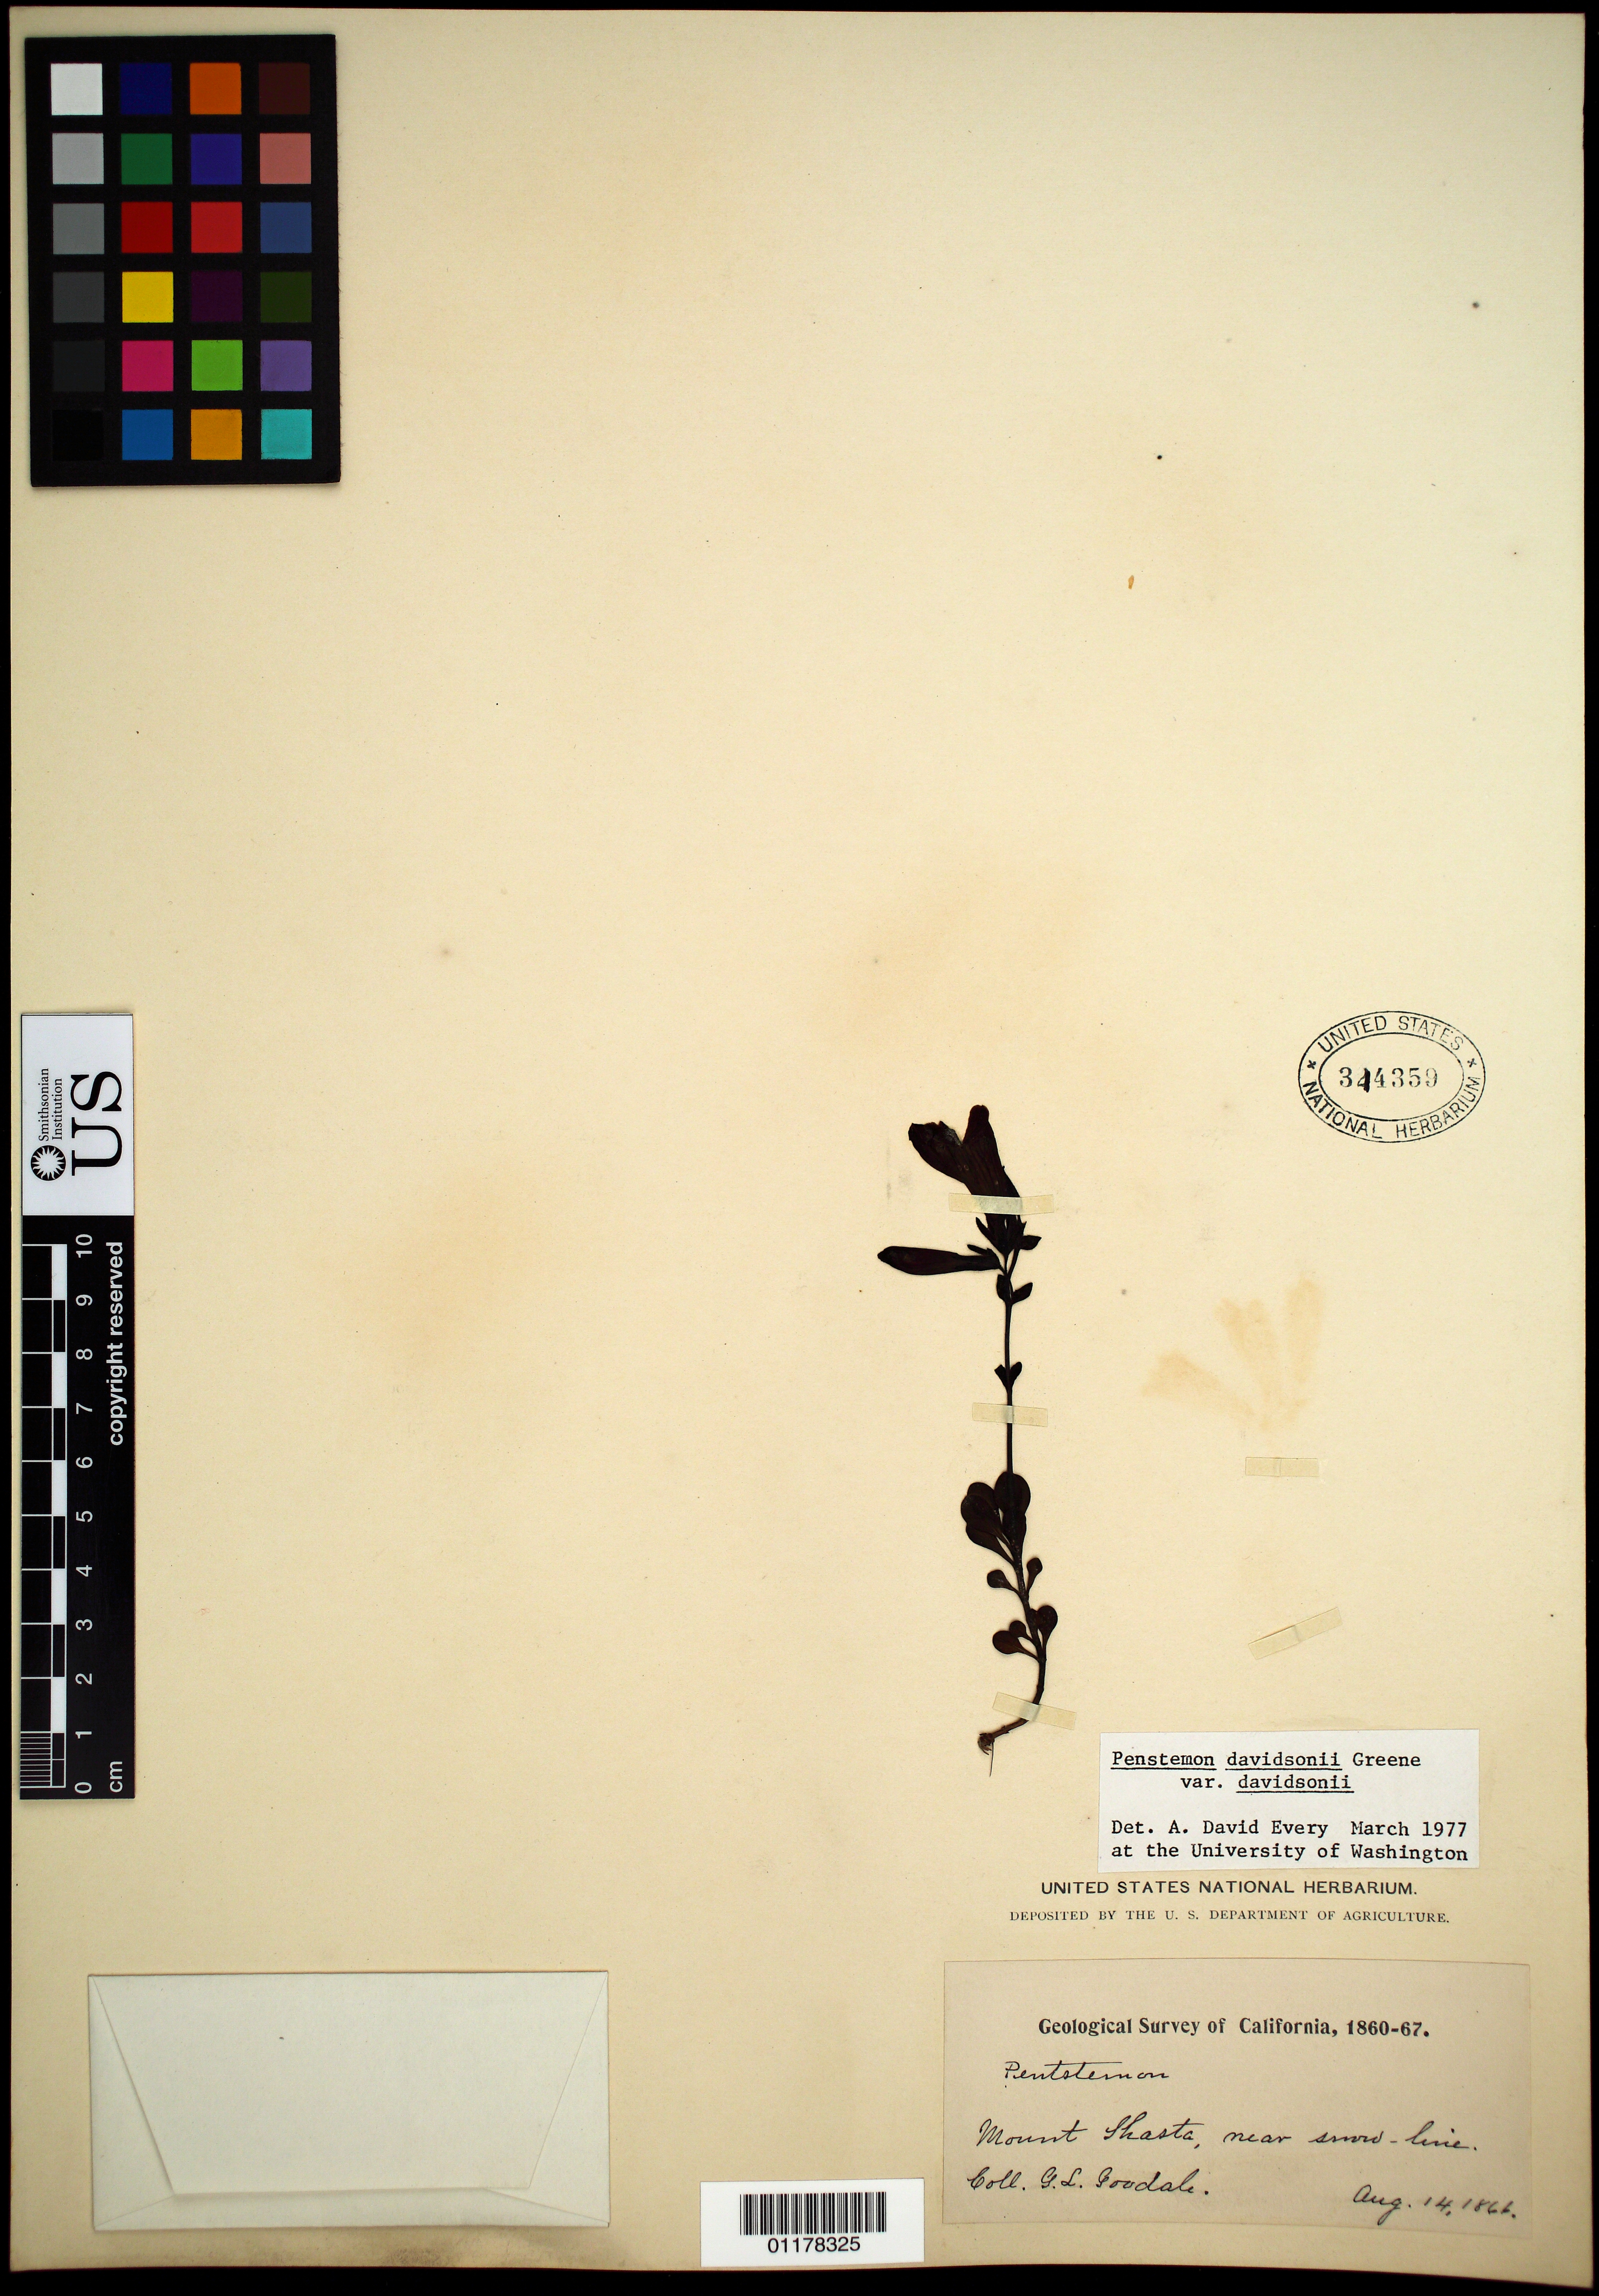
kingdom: Plantae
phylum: Tracheophyta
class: Magnoliopsida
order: Lamiales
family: Plantaginaceae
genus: Penstemon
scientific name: Penstemon davidsonii var. davidsonii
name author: Greene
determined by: Every, A. D.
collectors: G. L. Goodale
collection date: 1866-08-14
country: United States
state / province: California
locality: Mount Shasta, near snow line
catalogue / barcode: US 344359